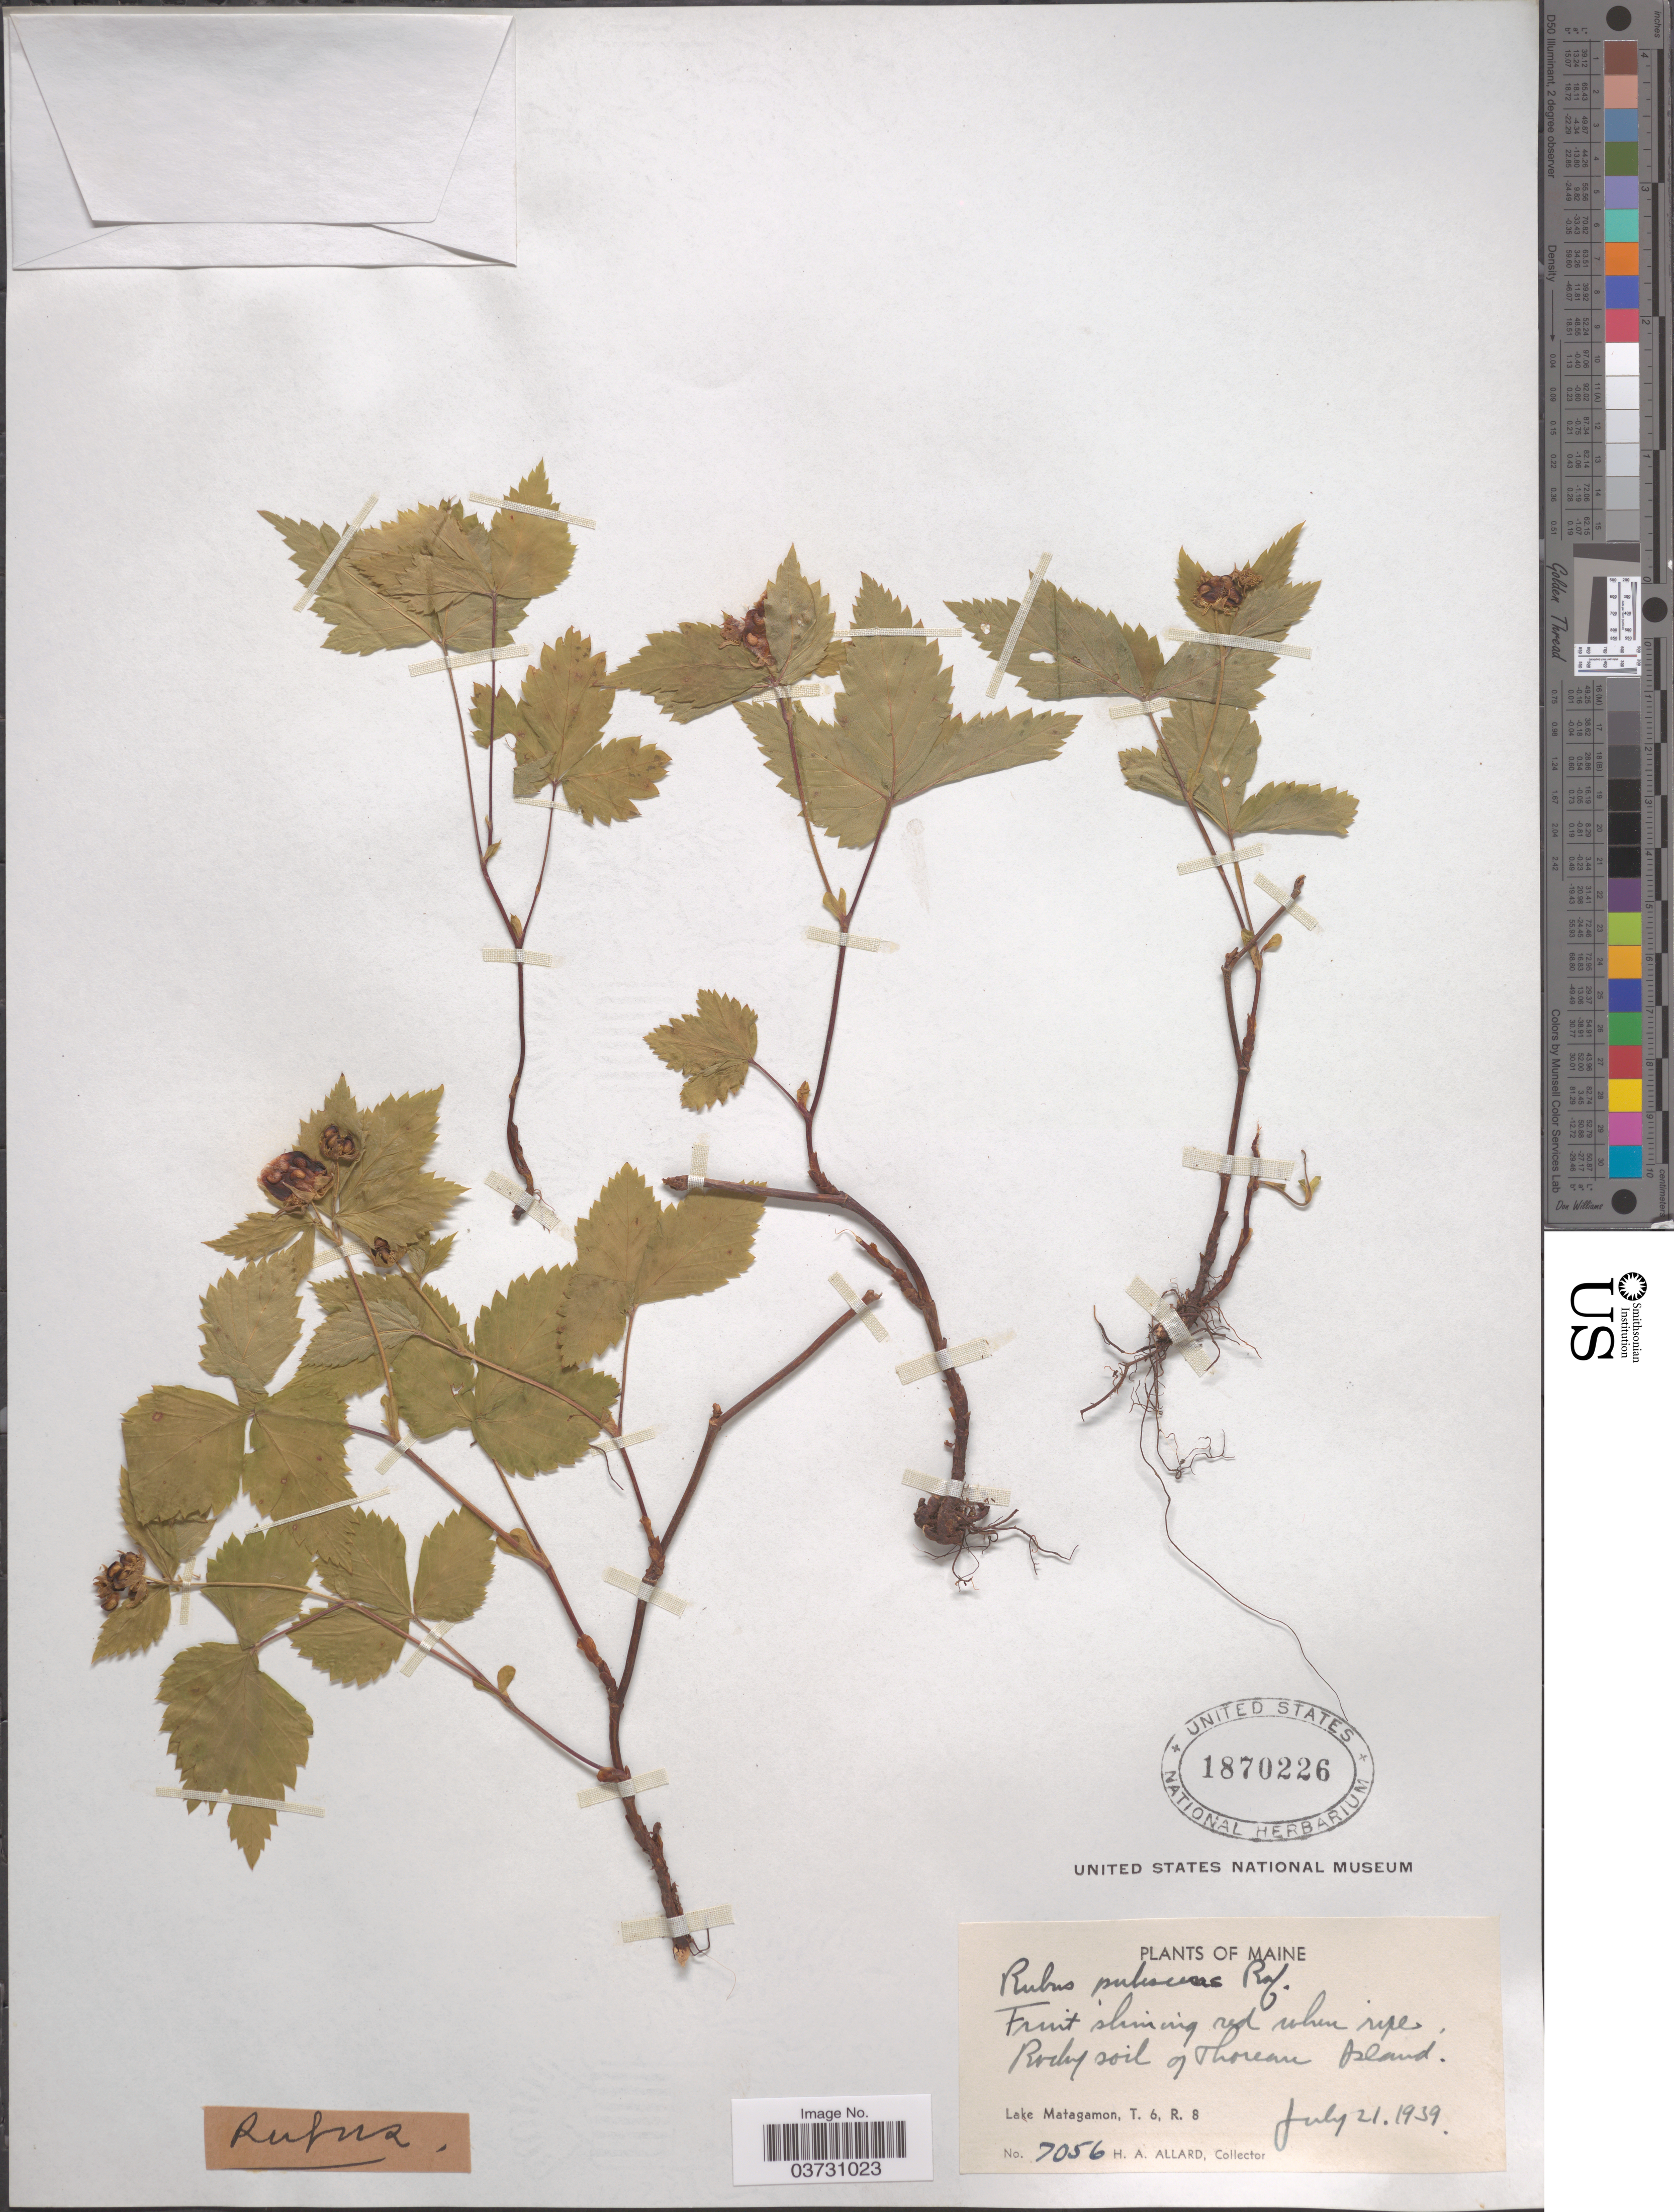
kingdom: Plantae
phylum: Tracheophyta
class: Magnoliopsida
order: Rosales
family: Rosaceae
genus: Rubus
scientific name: Rubus pubescens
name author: Raf.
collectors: H. A. Allard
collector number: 7056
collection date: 1939-07-21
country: United States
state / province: Maine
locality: Rocky soil of Thoreau Island. Lake Matagamon, T 6, R. 8.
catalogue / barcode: US 1870226